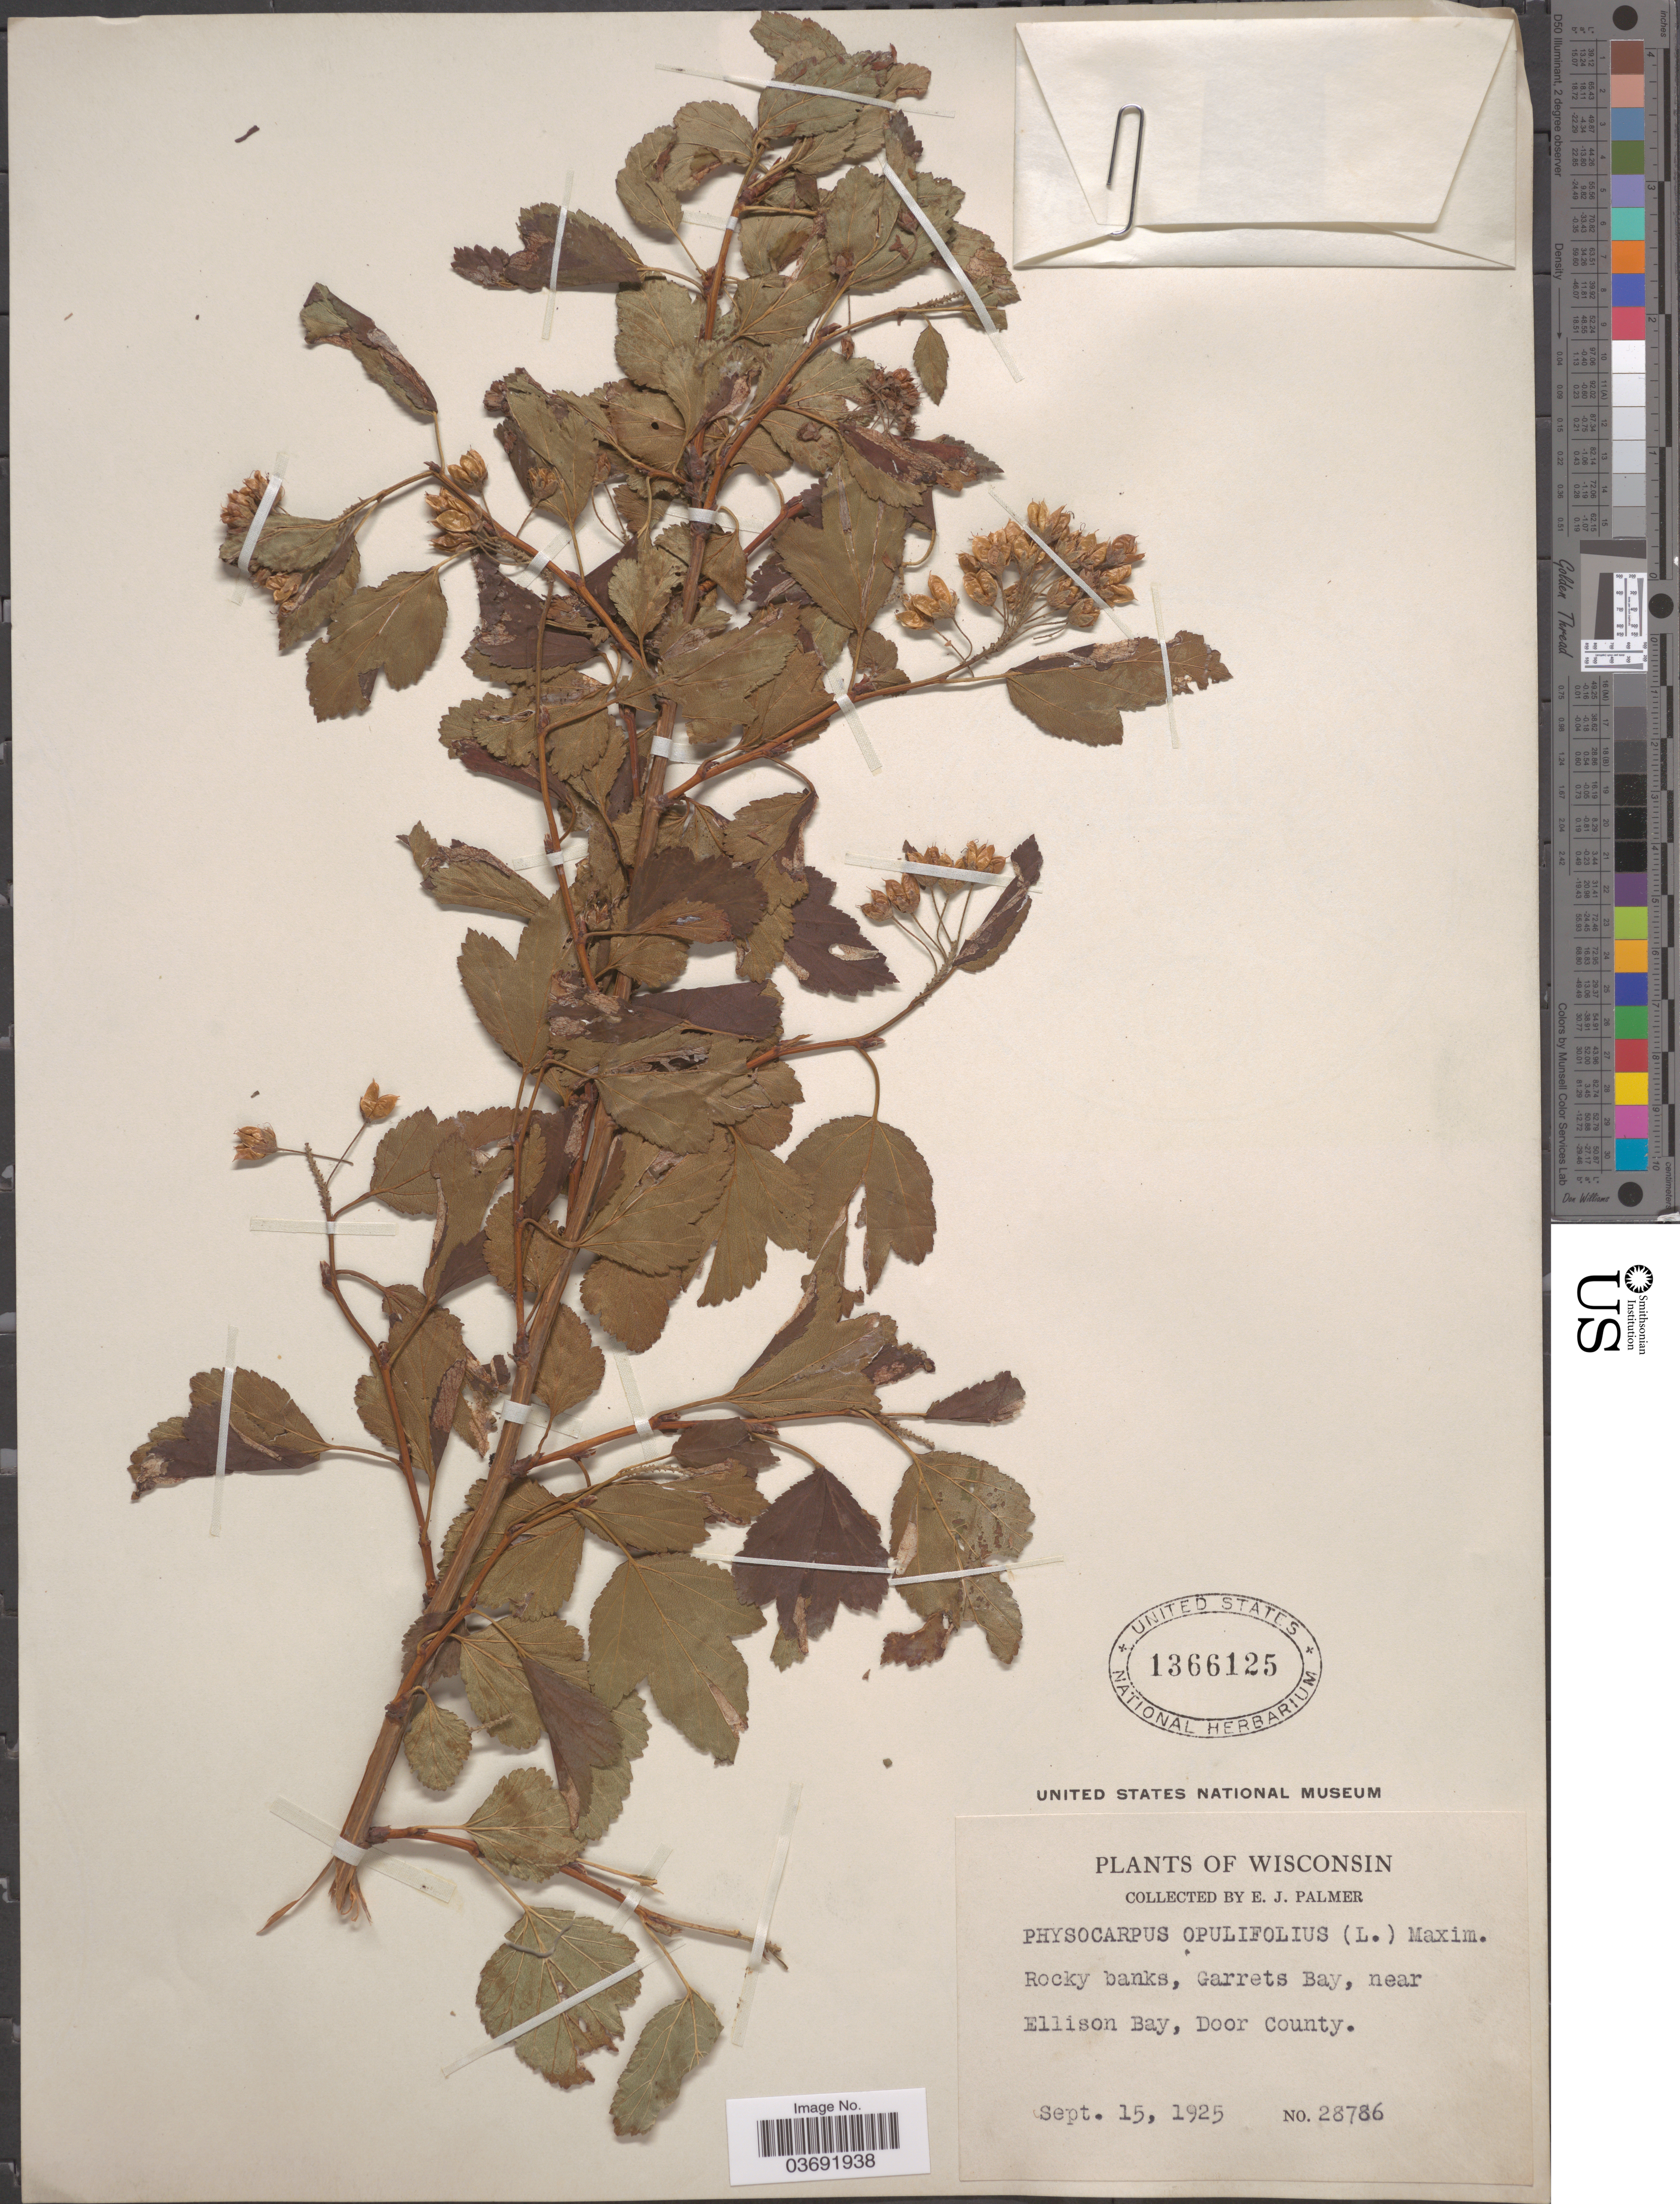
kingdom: Plantae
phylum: Tracheophyta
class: Magnoliopsida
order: Rosales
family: Rosaceae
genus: Physocarpus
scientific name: Physocarpus opulifolius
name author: (L.) Maxim.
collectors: E. J. Palmer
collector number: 28786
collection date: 1925-09-15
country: United States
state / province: Wisconsin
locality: Rocky banks, Garrets Bay, near Ellison Bay, Door County.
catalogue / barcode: US 1366125